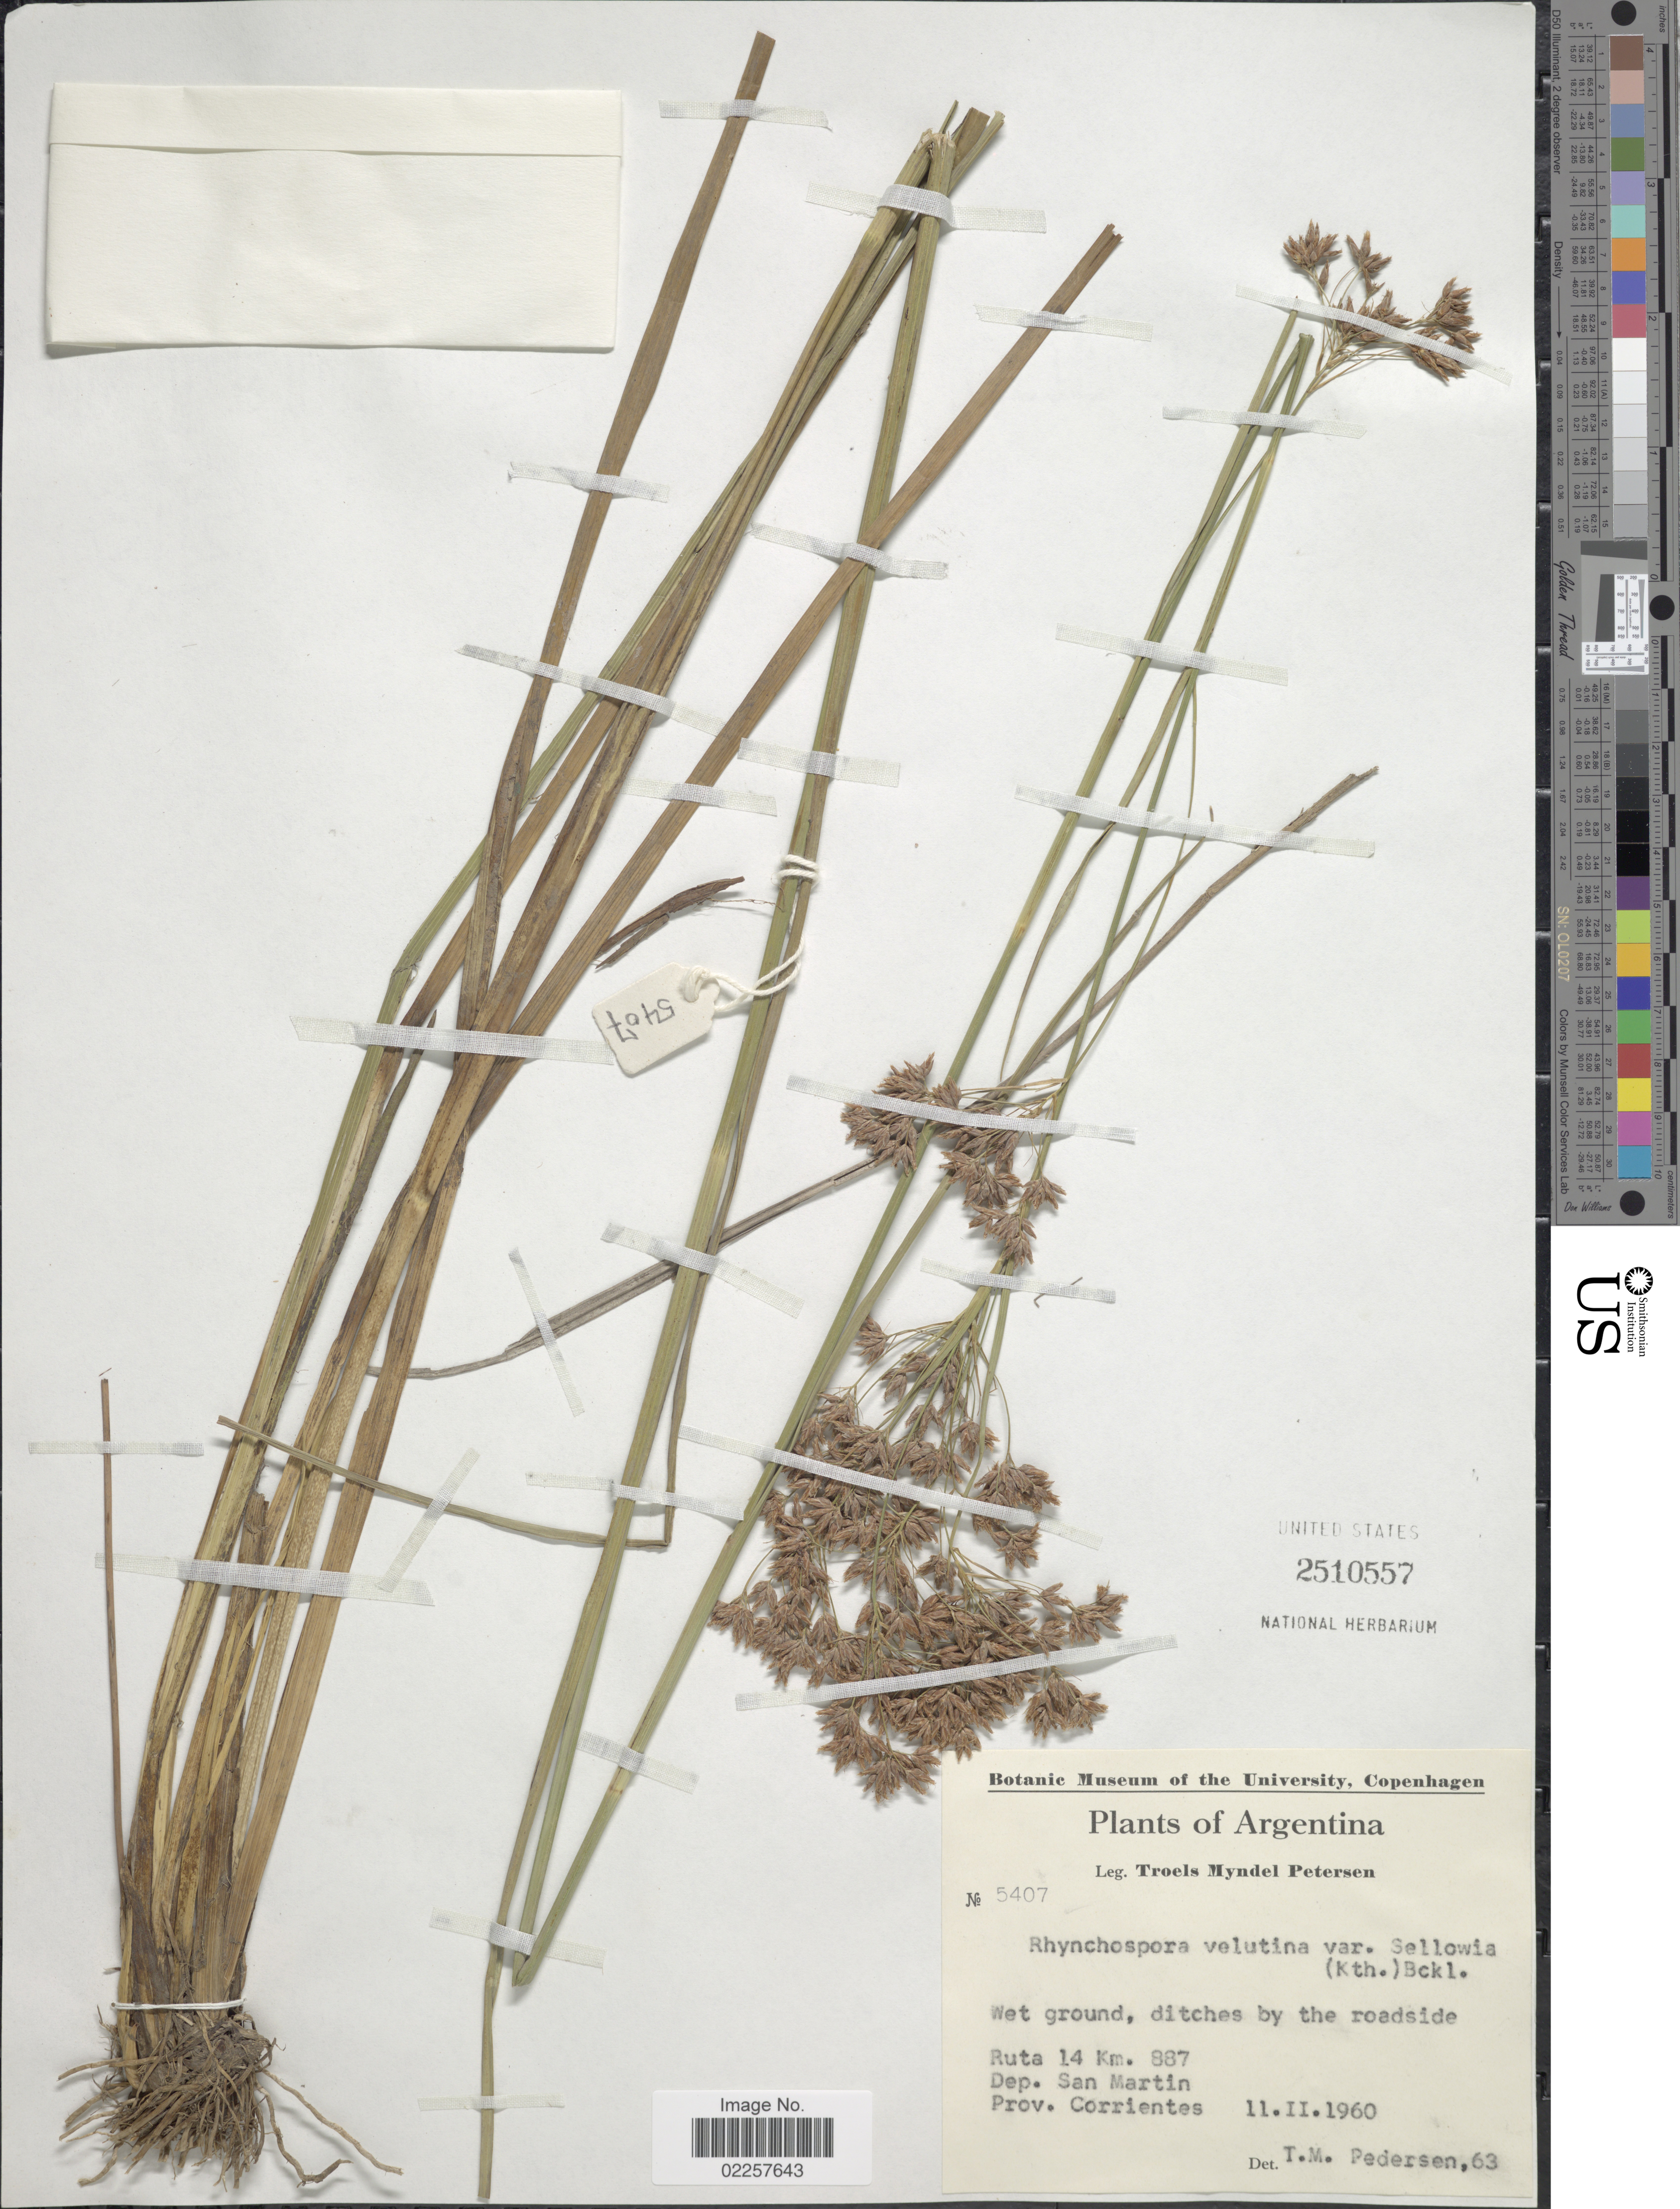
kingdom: Plantae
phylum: Tracheophyta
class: Liliopsida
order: Poales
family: Cyperaceae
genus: Rhynchospora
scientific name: Rhynchospora velutina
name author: (Kunth) Boeckeler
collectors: T. Pederson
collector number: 5407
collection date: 1960-02-11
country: Argentina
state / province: Corrientes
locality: Ruta 14 km. 887, Dep. San Martin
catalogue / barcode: US 2510557